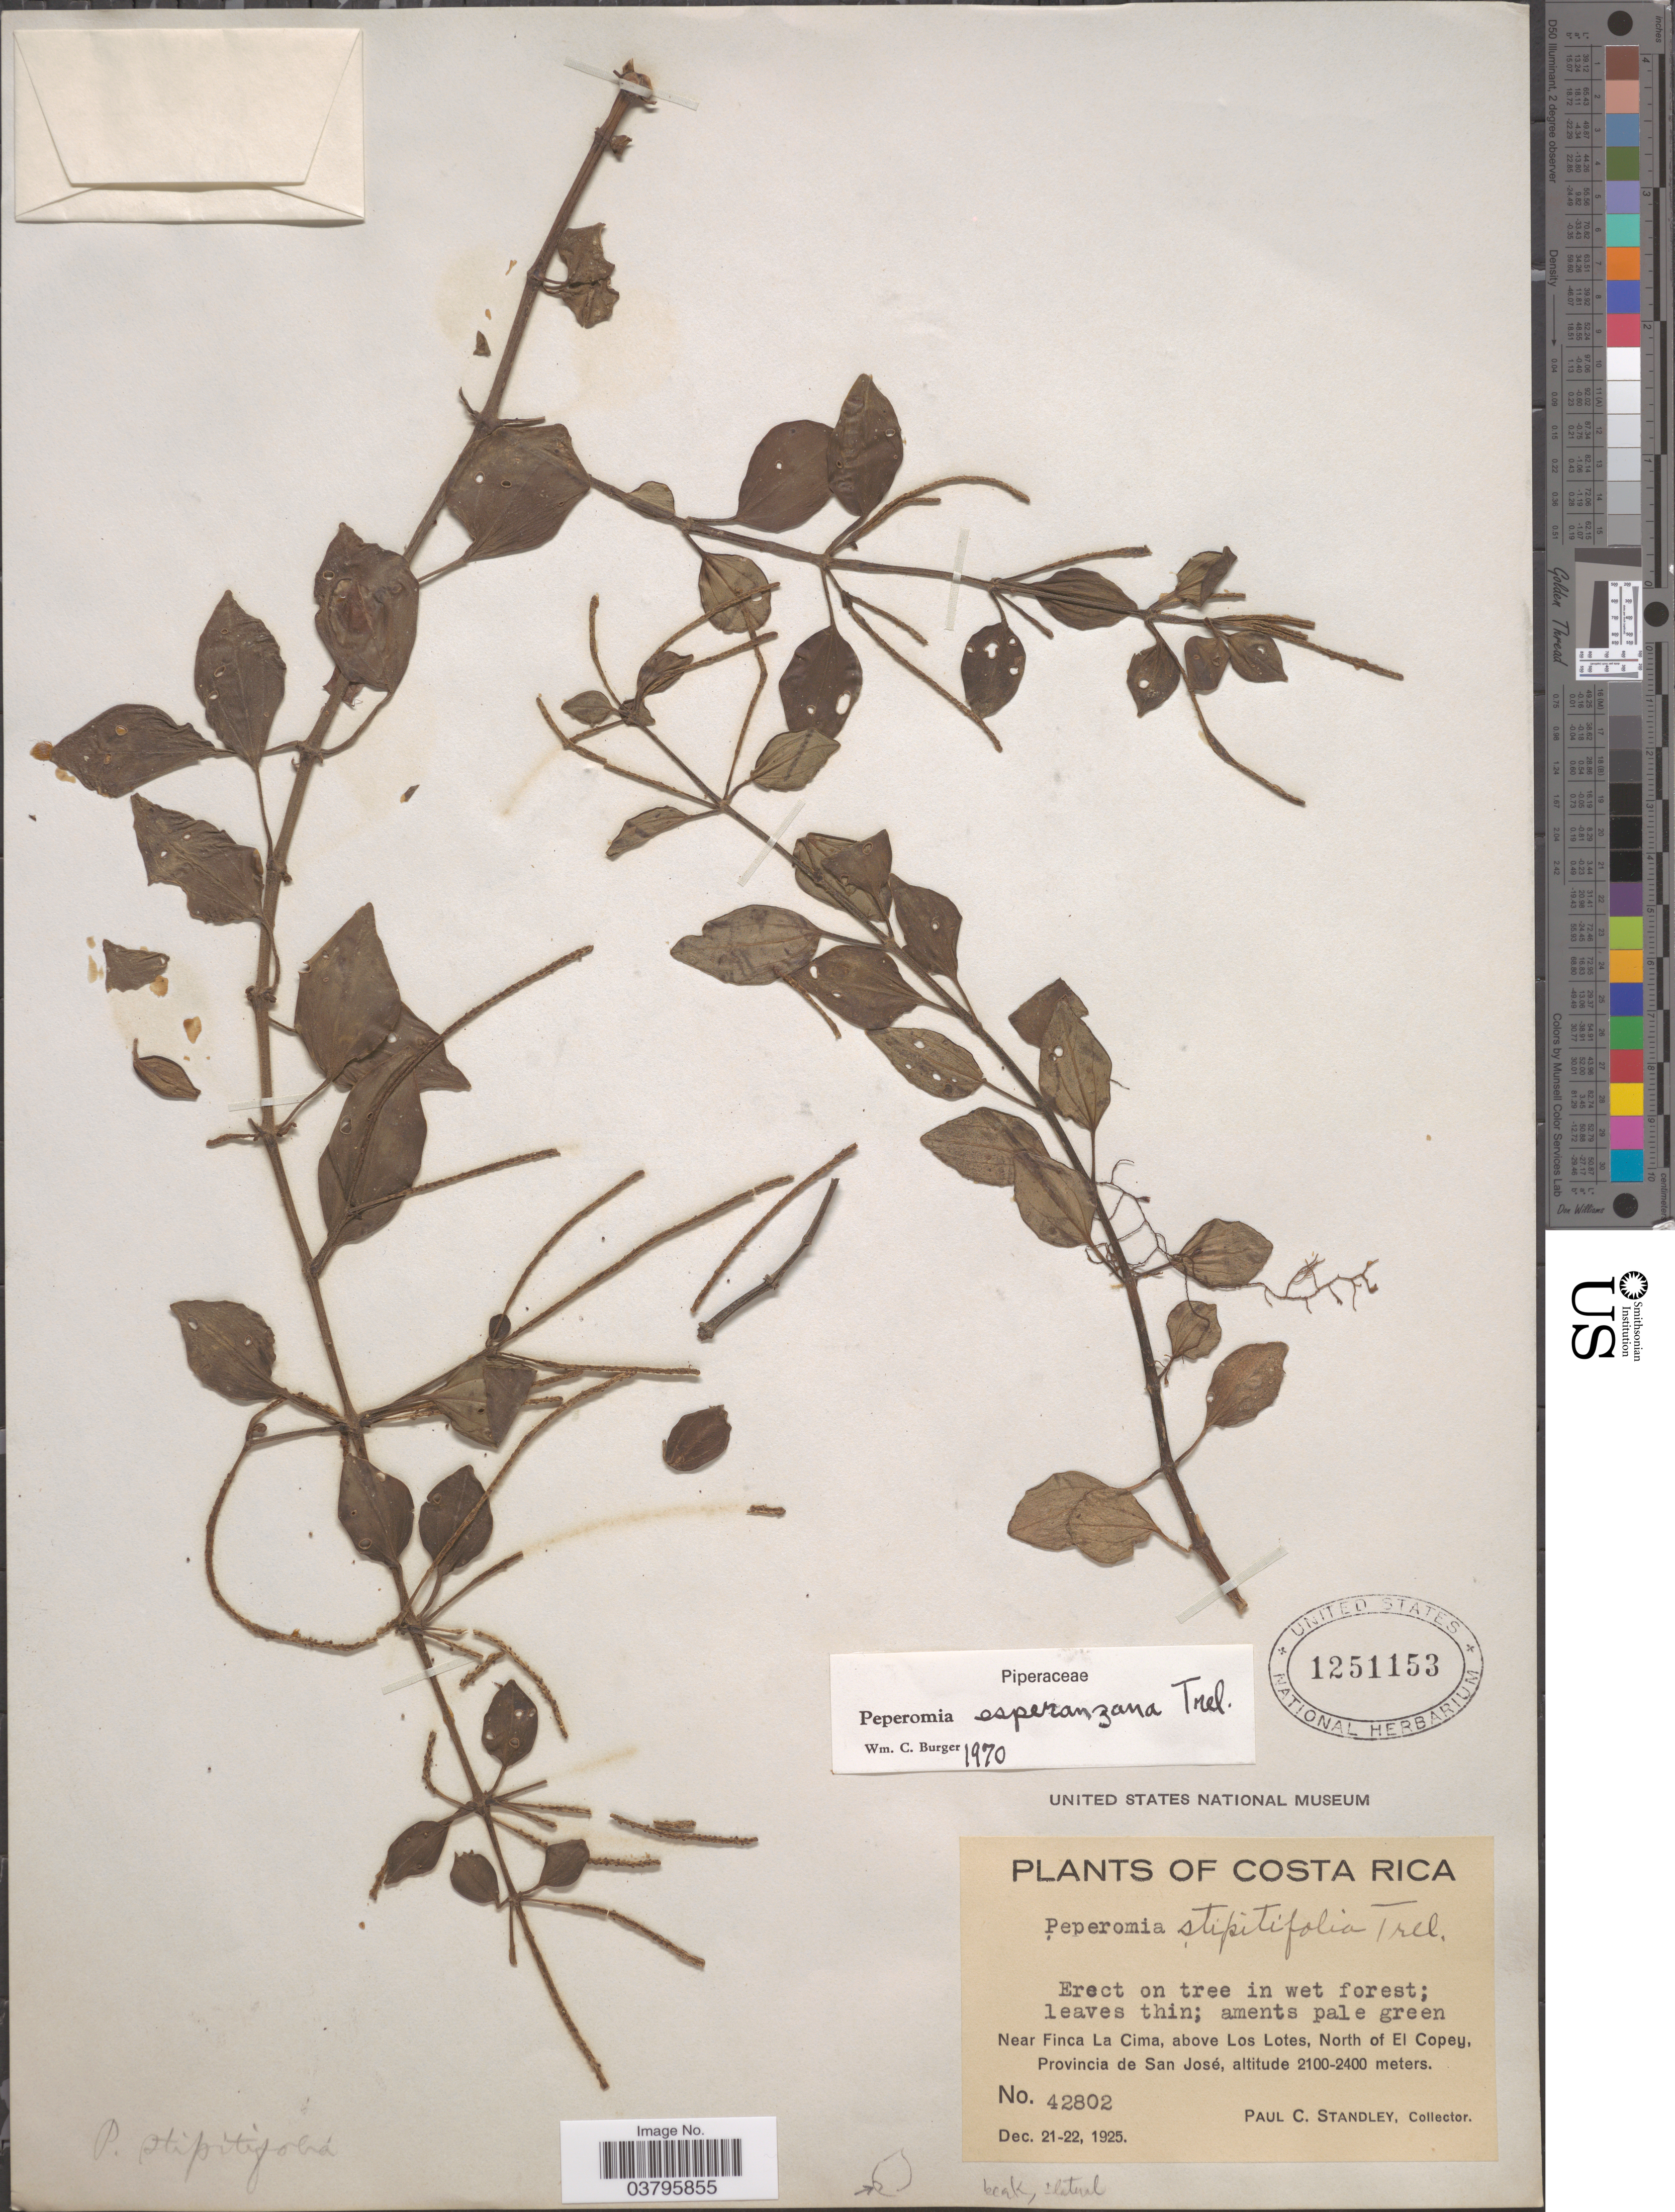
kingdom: Plantae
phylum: Tracheophyta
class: Magnoliopsida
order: Piperales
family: Piperaceae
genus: Peperomia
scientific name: Peperomia esperanzana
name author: Trel.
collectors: P. C. Standley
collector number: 42802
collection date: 1925-12-21/1925-12-22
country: Costa Rica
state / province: San José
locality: Near Finca La Cima, above Los Lotes, North of El Copey.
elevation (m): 2100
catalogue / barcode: US 1251153